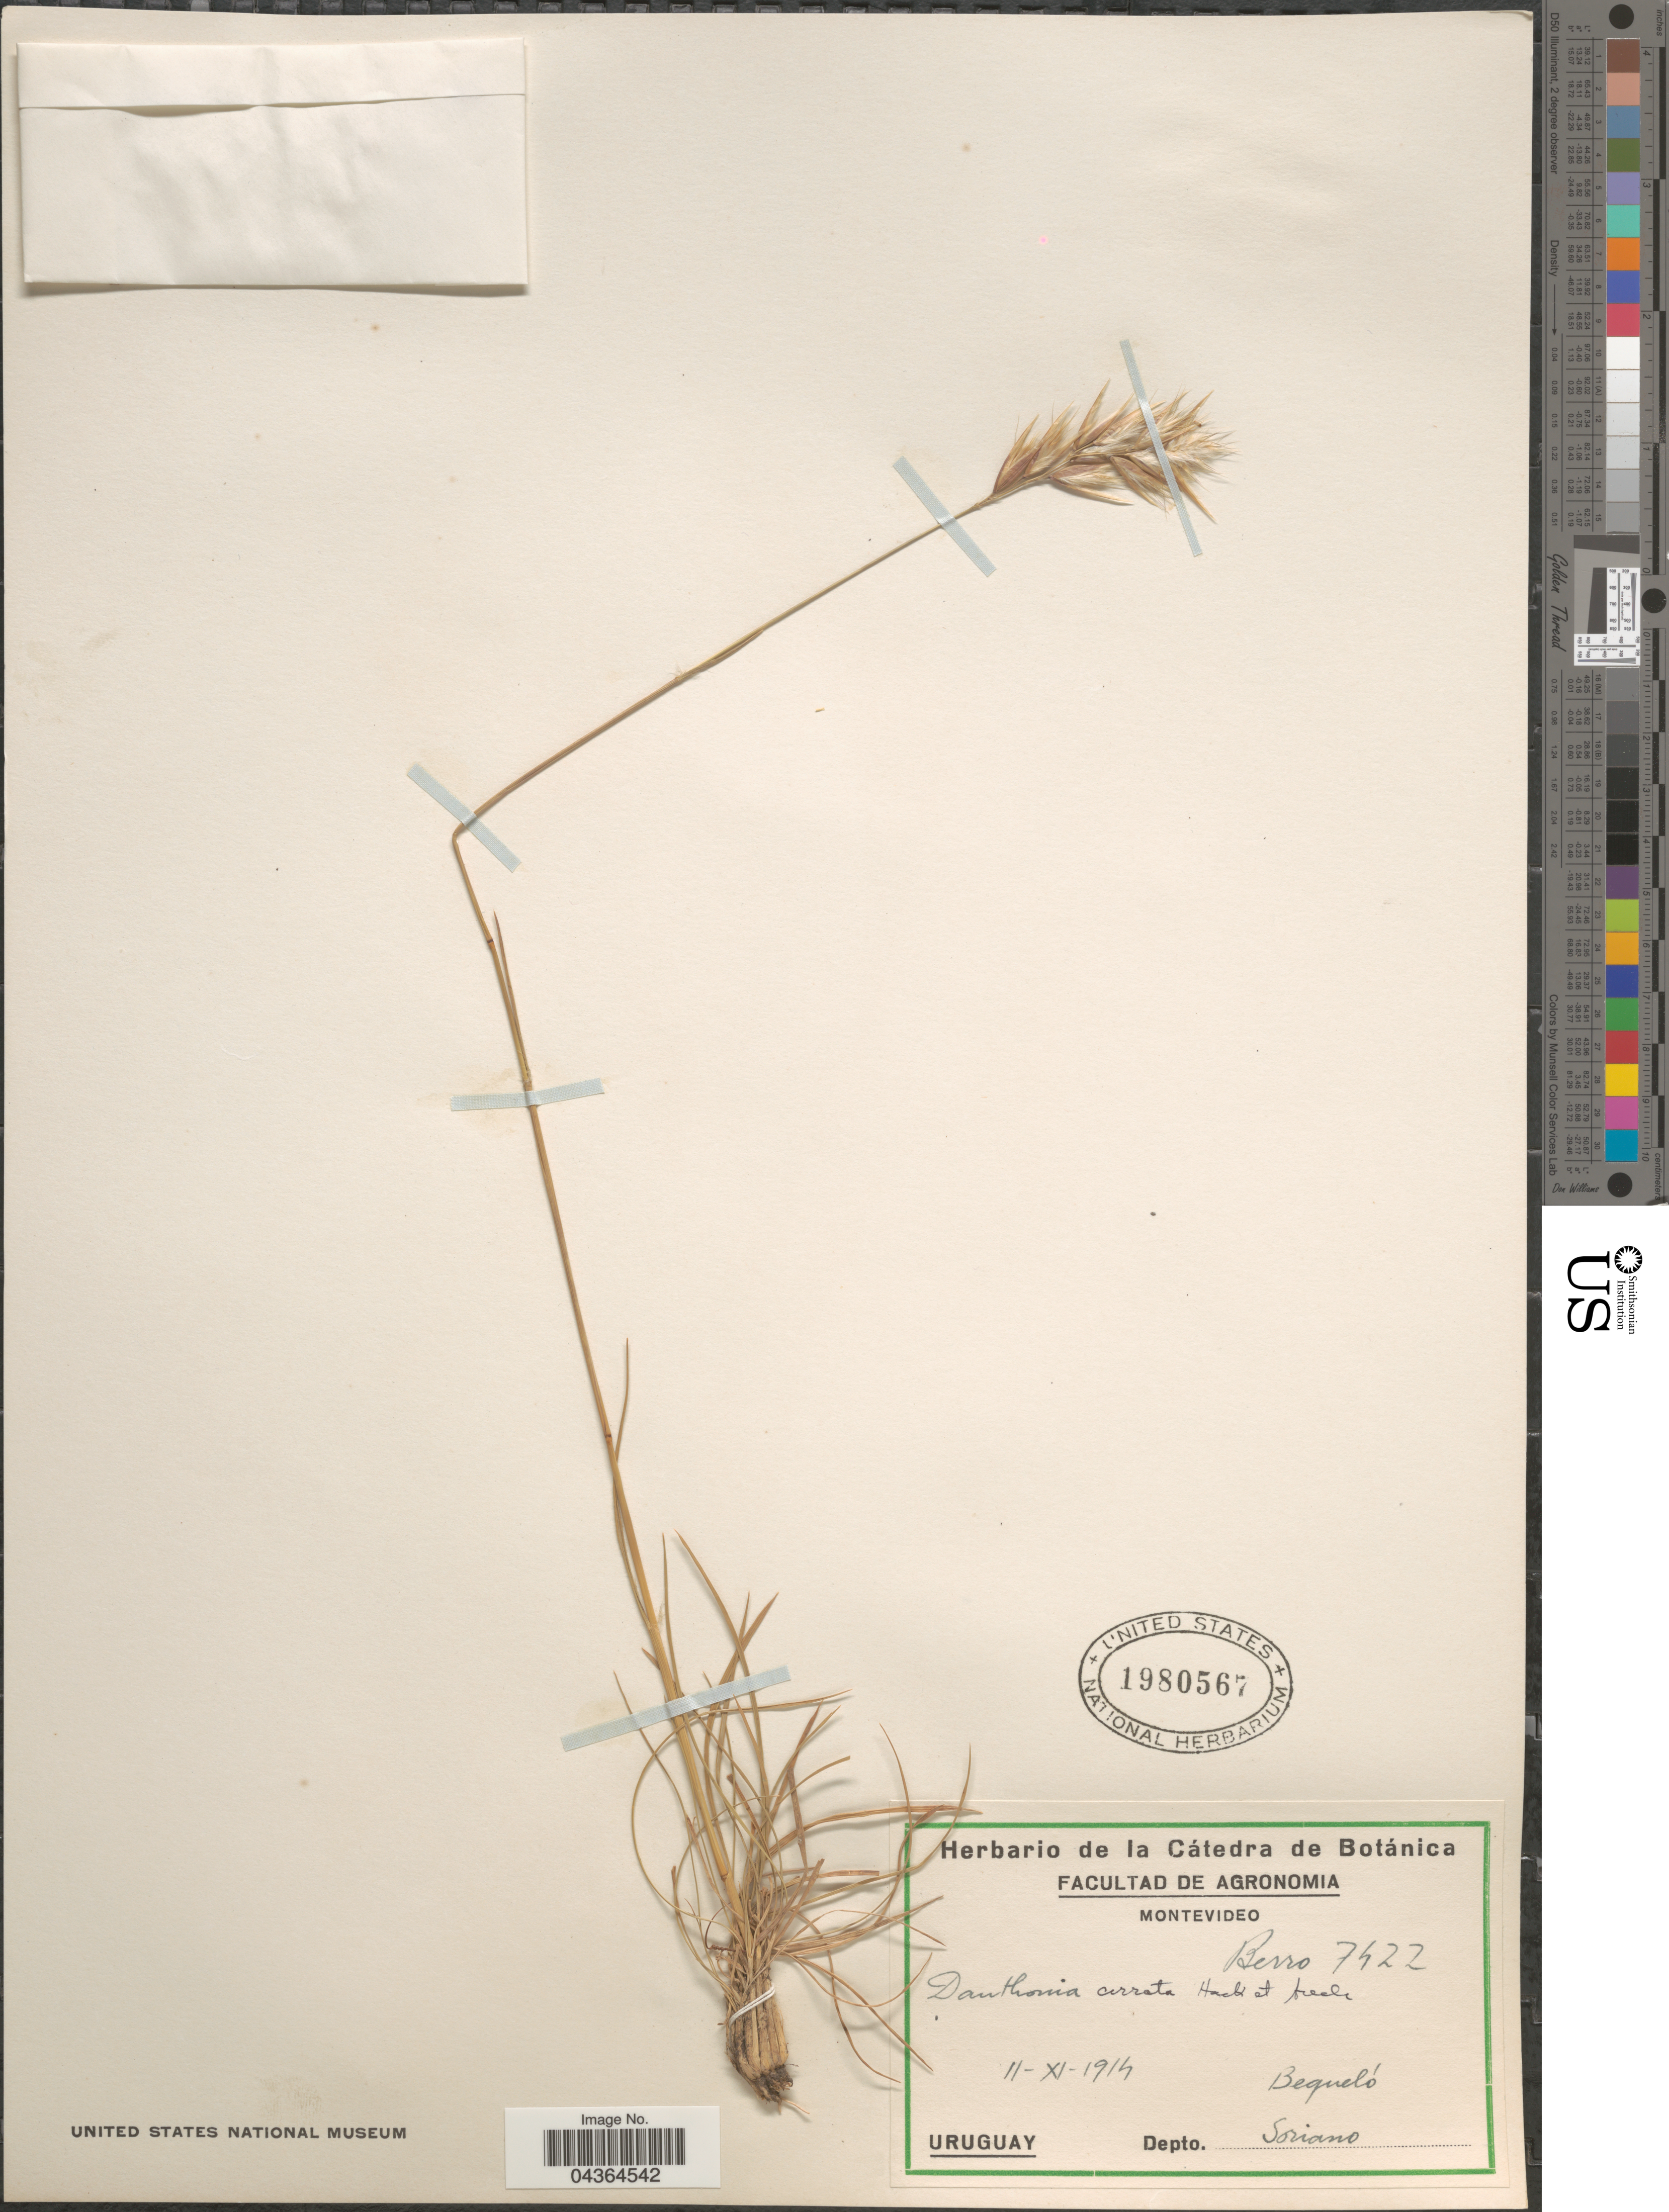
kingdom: Plantae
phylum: Tracheophyta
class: Liliopsida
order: Poales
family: Poaceae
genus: Danthonia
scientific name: Danthonia cirrata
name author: Hack. & Arechav.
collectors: Berro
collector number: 7422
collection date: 1914-11-11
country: Uruguay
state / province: Soriano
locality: Bequeló. Depto. Soriano.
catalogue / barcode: US 1980567